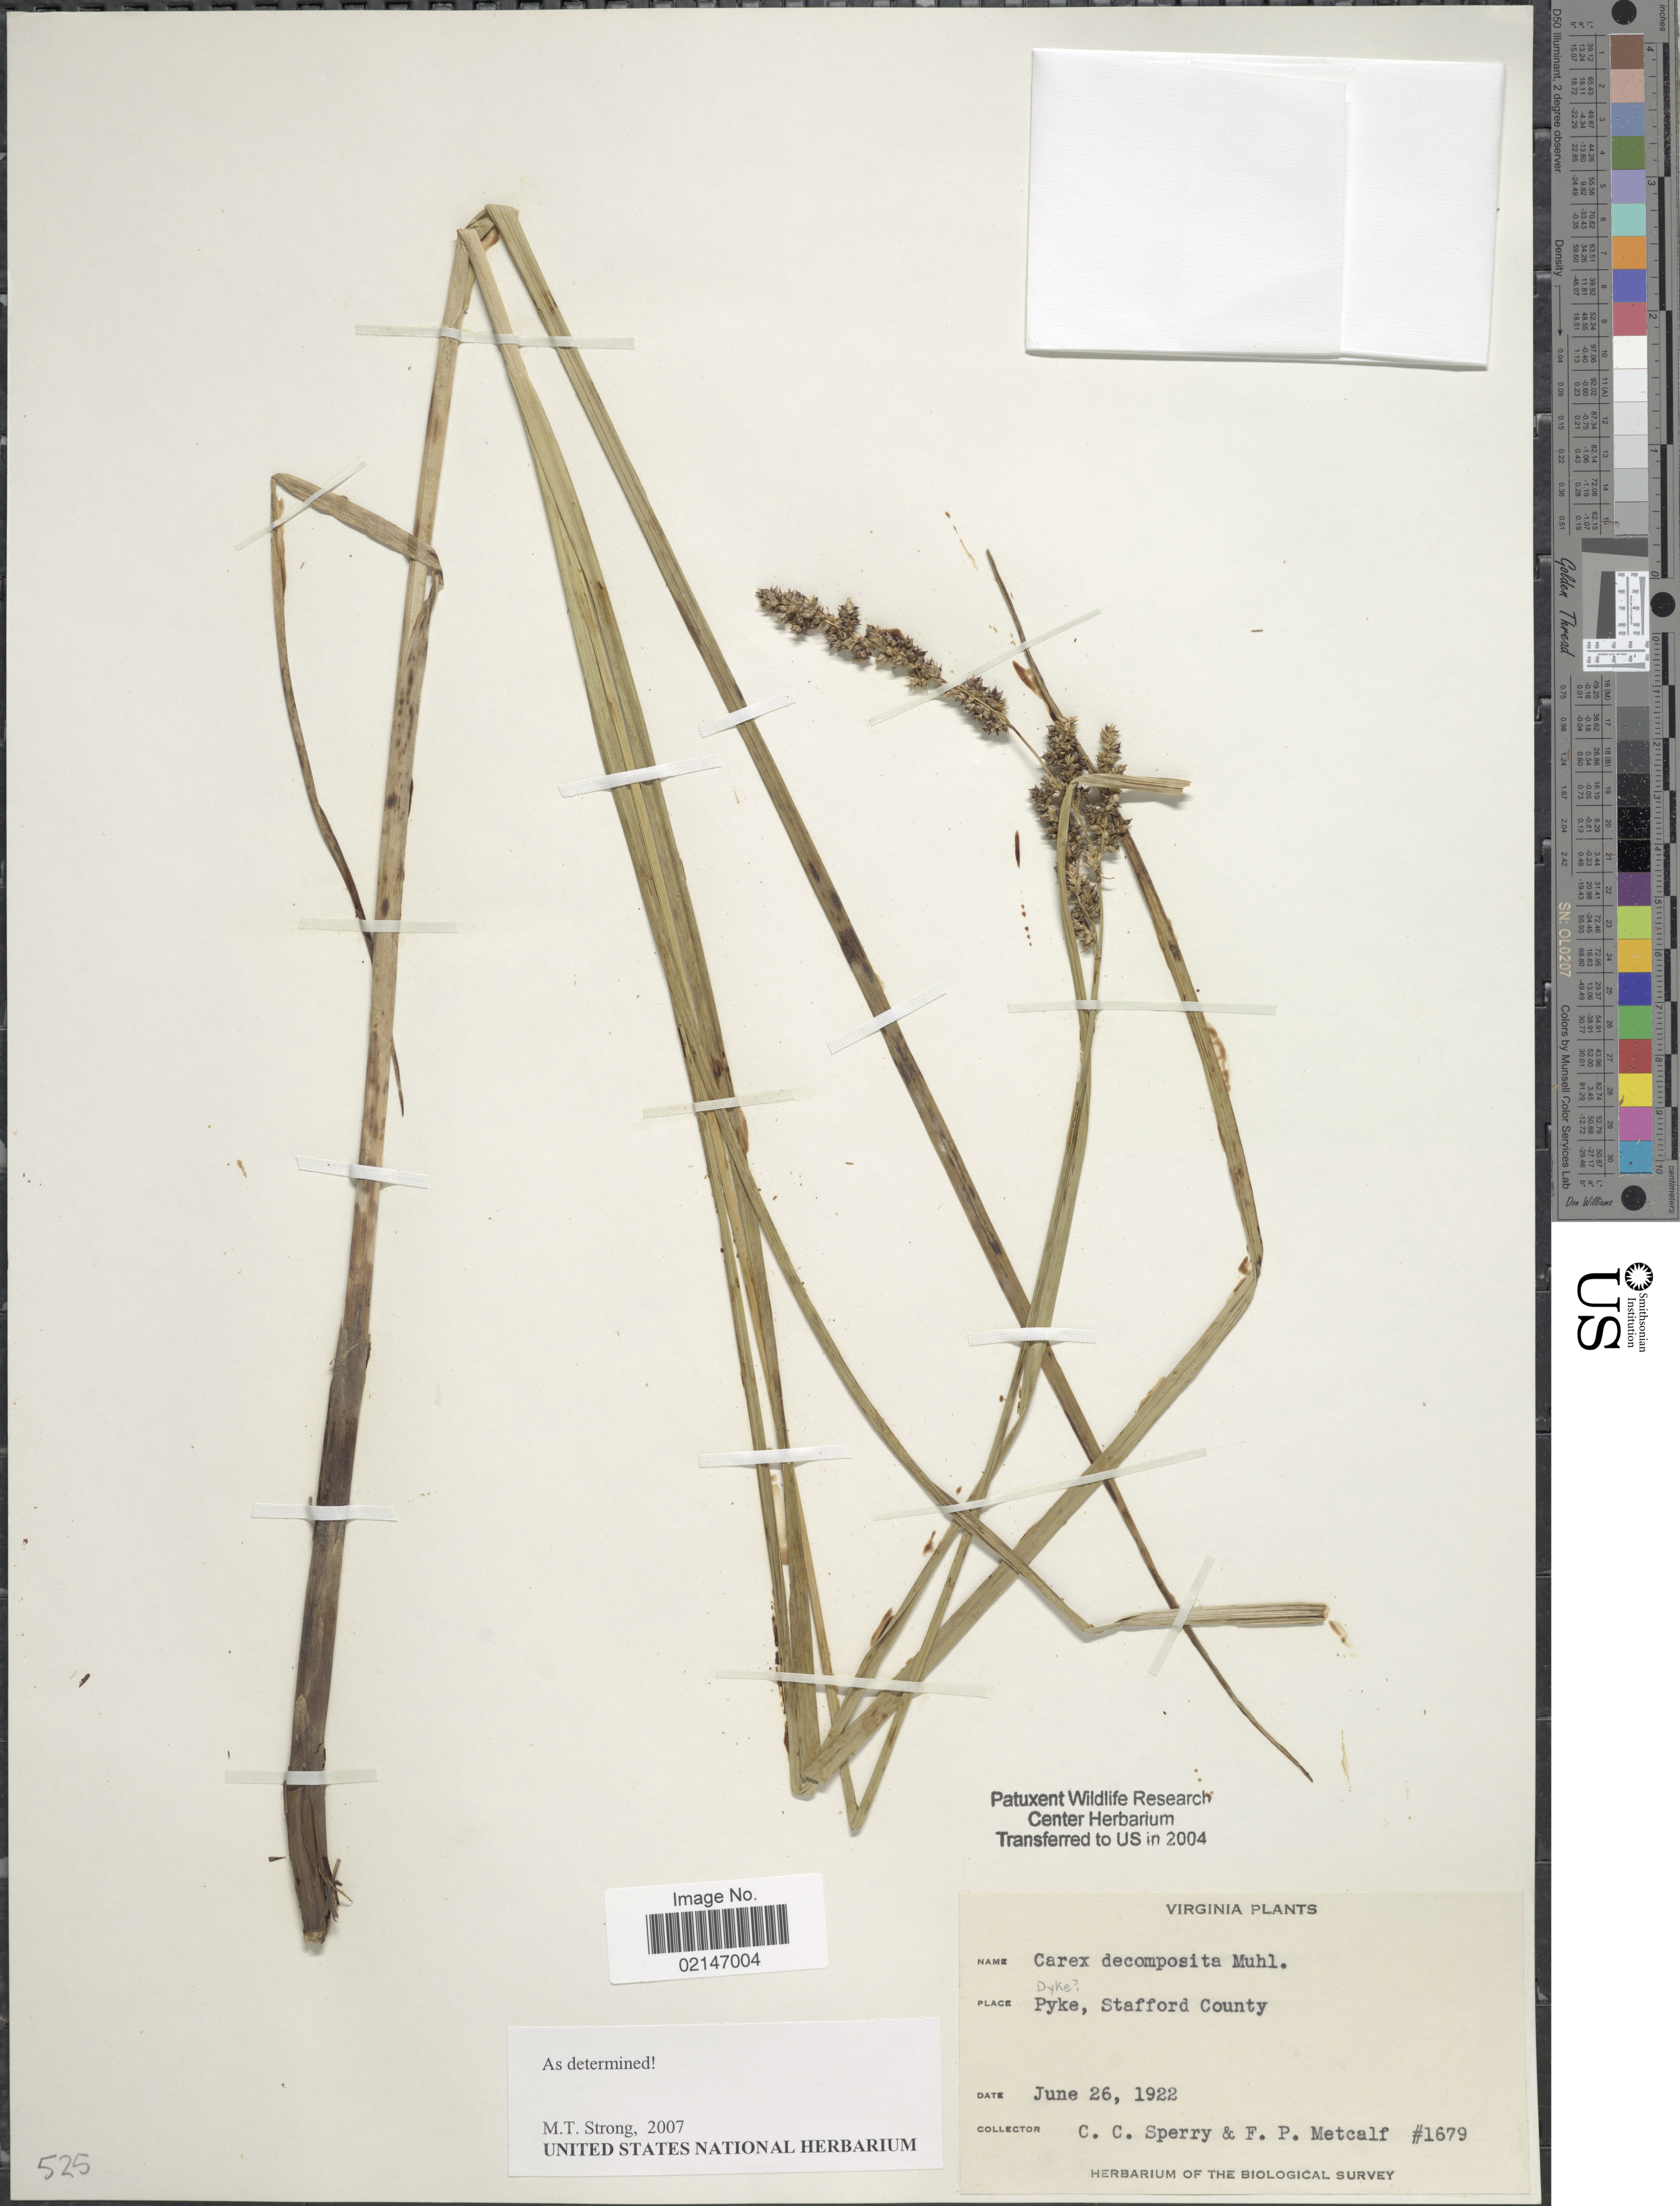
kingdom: Plantae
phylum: Tracheophyta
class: Liliopsida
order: Poales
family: Cyperaceae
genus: Carex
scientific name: Carex decomposita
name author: Muhl.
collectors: C. C. Sperry & F. Metcalf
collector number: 1679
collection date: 1922-06-26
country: United States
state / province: Virginia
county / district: Stafford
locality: Pyke, Stafford County